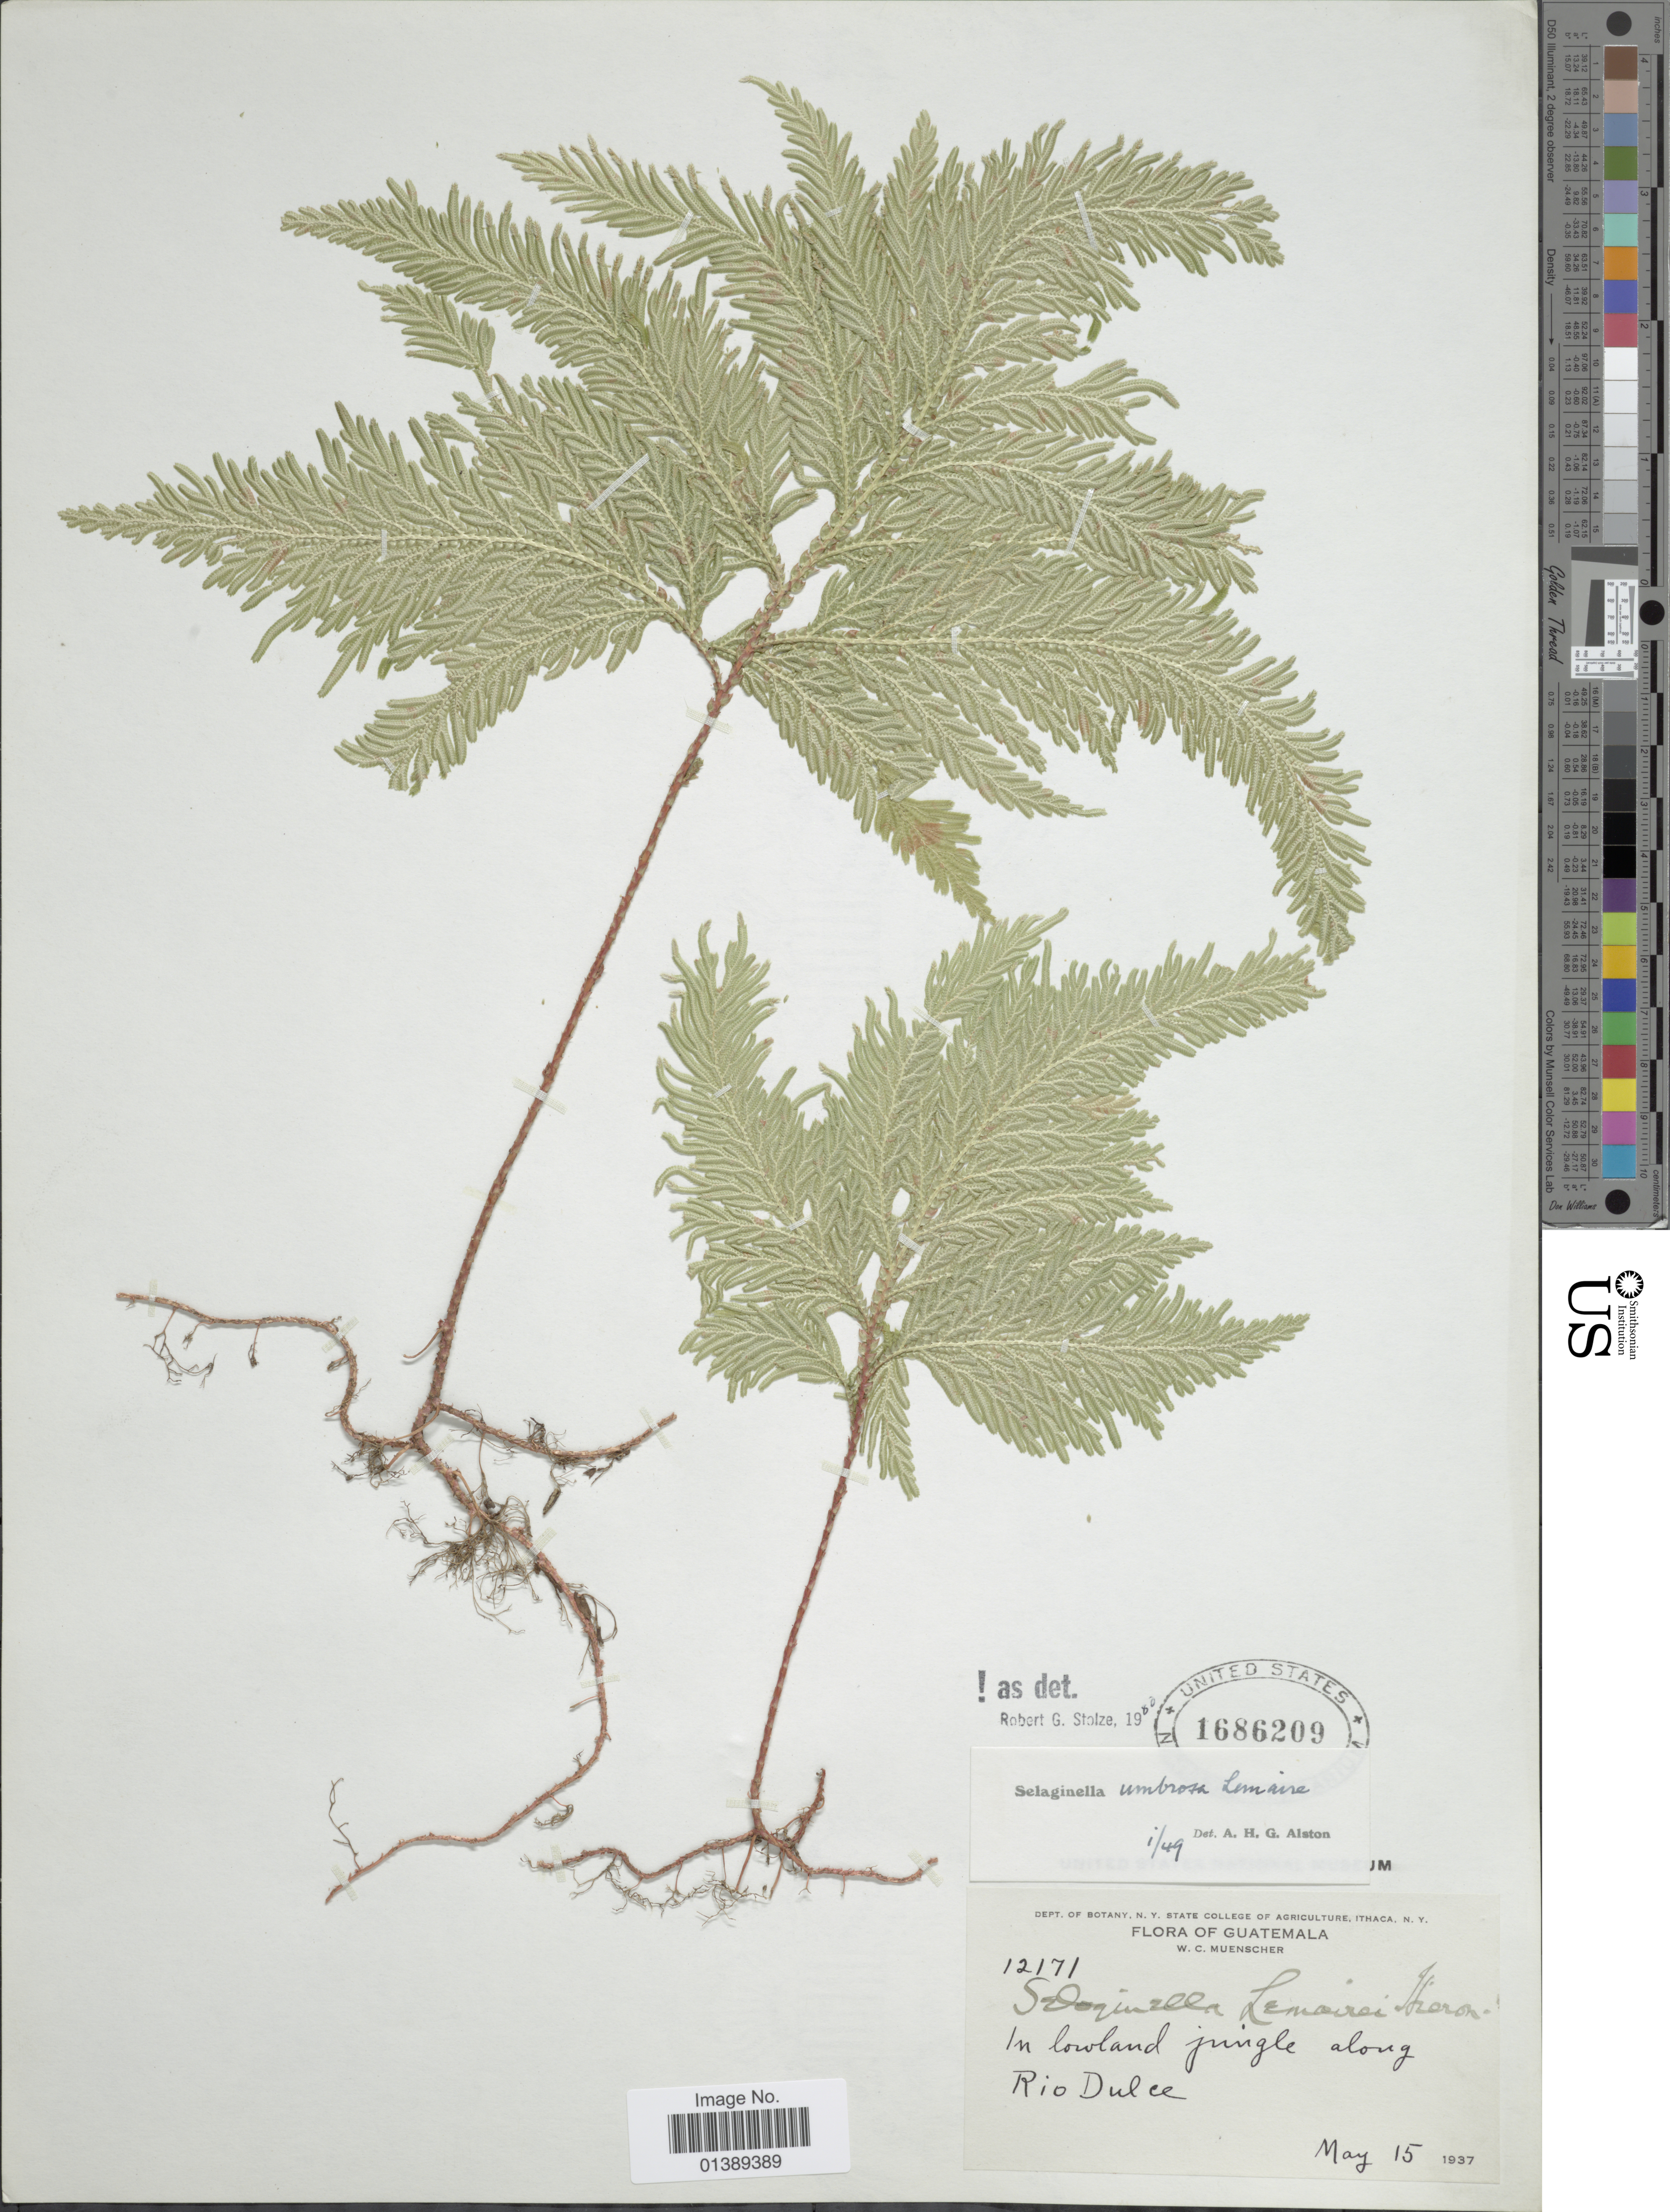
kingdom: Plantae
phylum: Tracheophyta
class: Lycopodiopsida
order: Selaginellales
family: Selaginellaceae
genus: Selaginella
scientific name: Selaginella umbrosa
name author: Lem. ex Hieron.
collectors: W. Muenscher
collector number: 12171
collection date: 1937-05-15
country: Guatemala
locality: In lowland jungle along Rio Dulce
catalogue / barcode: US 1686209